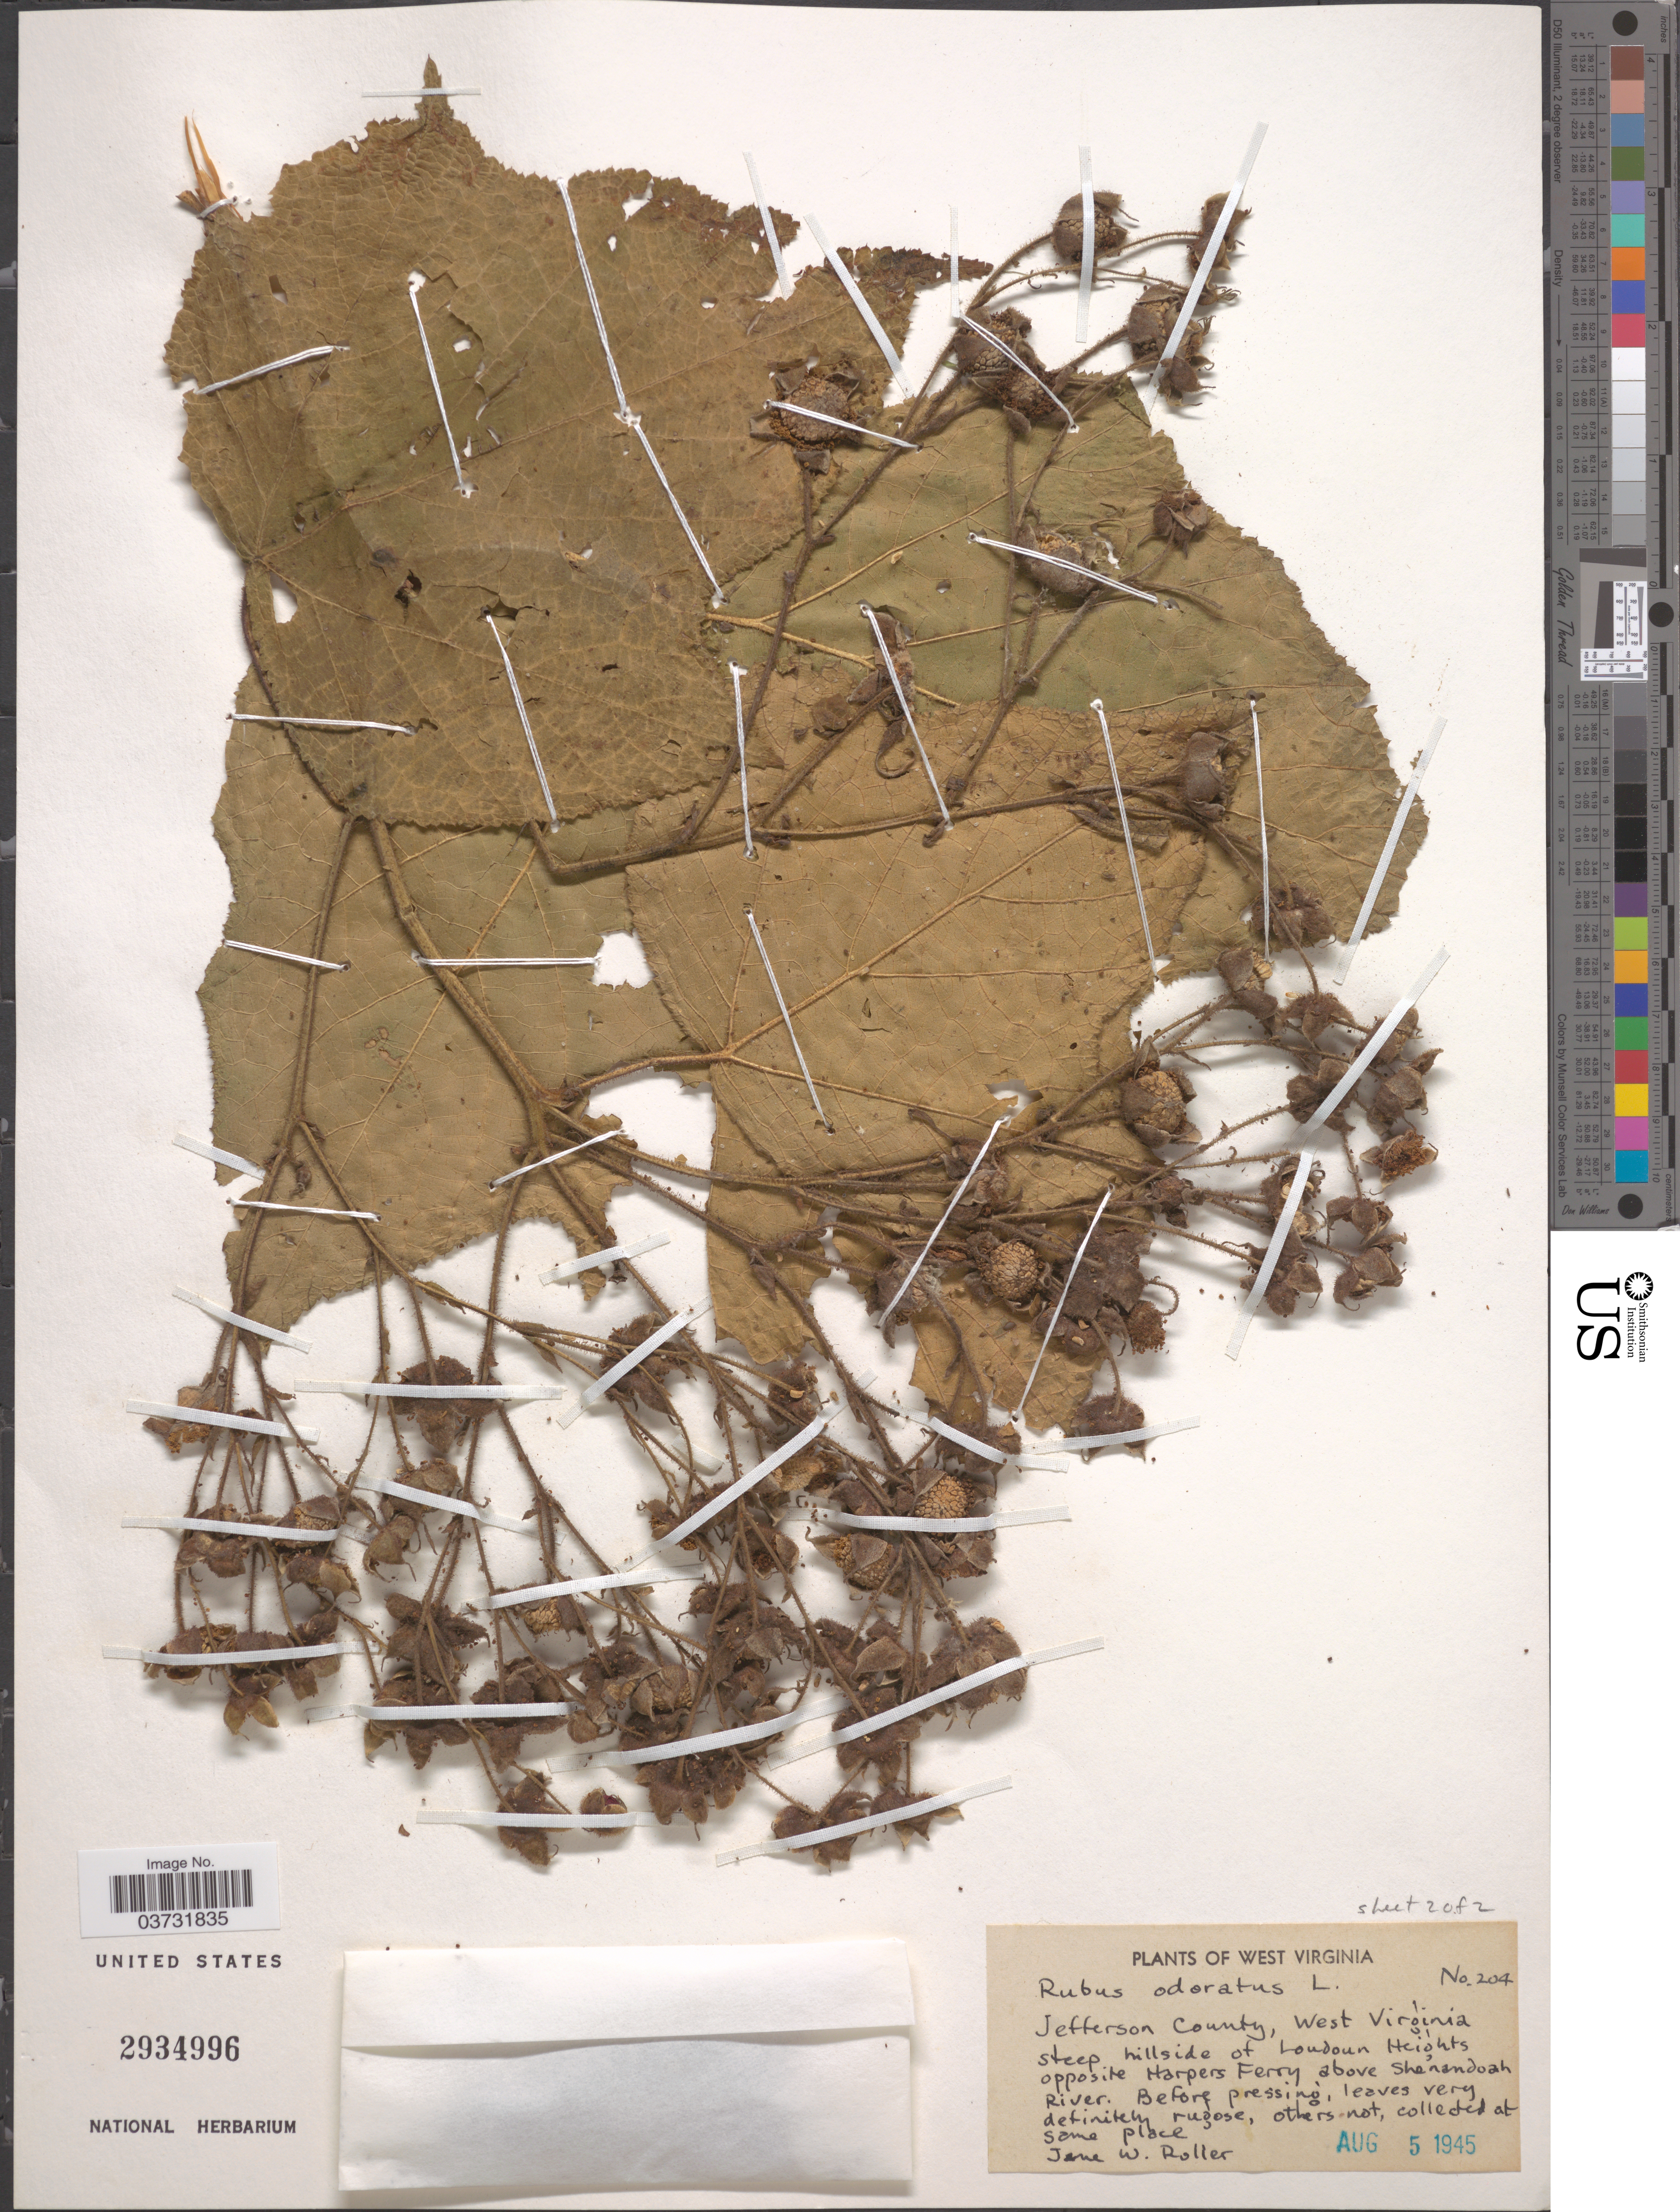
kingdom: Plantae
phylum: Tracheophyta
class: Magnoliopsida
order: Rosales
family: Rosaceae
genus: Rubus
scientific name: Rubus odoratus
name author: L.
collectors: J. W. Roller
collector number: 204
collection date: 1945-08-05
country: United States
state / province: West Virginia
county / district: Jefferson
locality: Jefferson County. Steep hillside of Londoun Heights, opposite Harpers Ferry above Shenandoah River.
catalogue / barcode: US 2934996